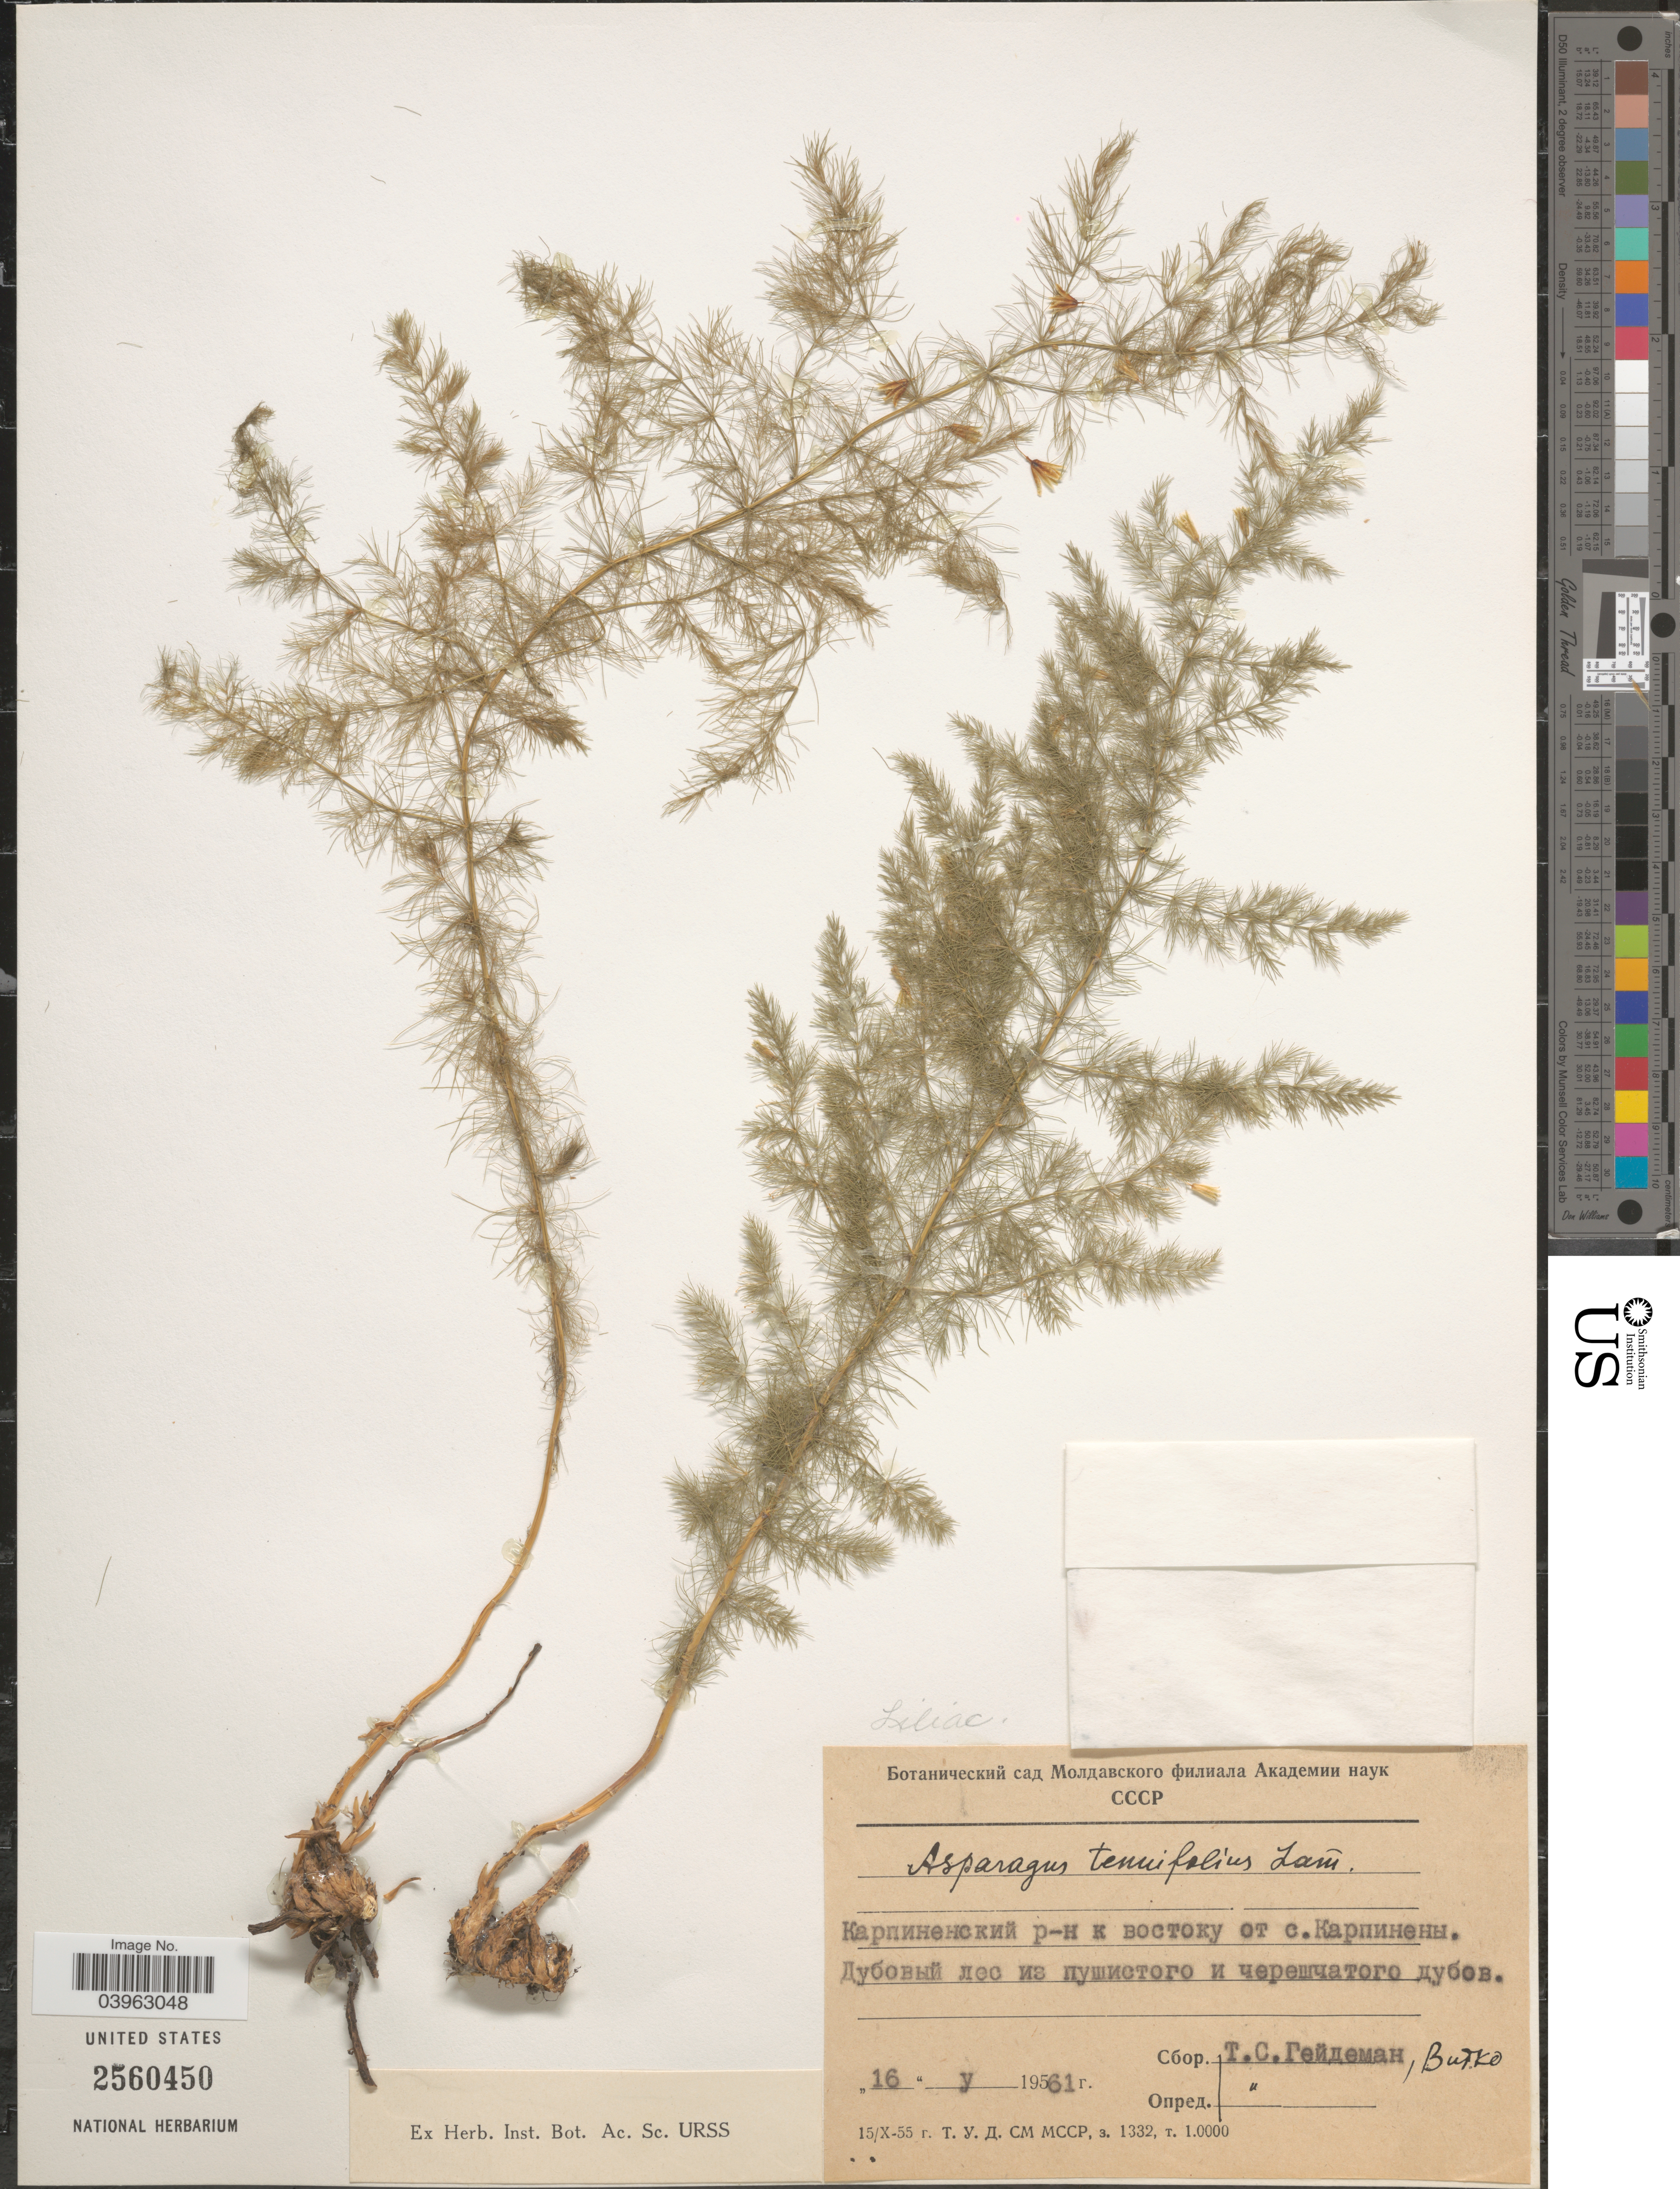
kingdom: Plantae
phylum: Tracheophyta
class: Liliopsida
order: Asparagales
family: Asparagaceae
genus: Asparagus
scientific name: Asparagus tenuifolius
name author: Lam.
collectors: T. Geideman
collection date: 1961-05-16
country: Moldova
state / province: Hînceşti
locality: Carpineni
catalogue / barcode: US 2560450